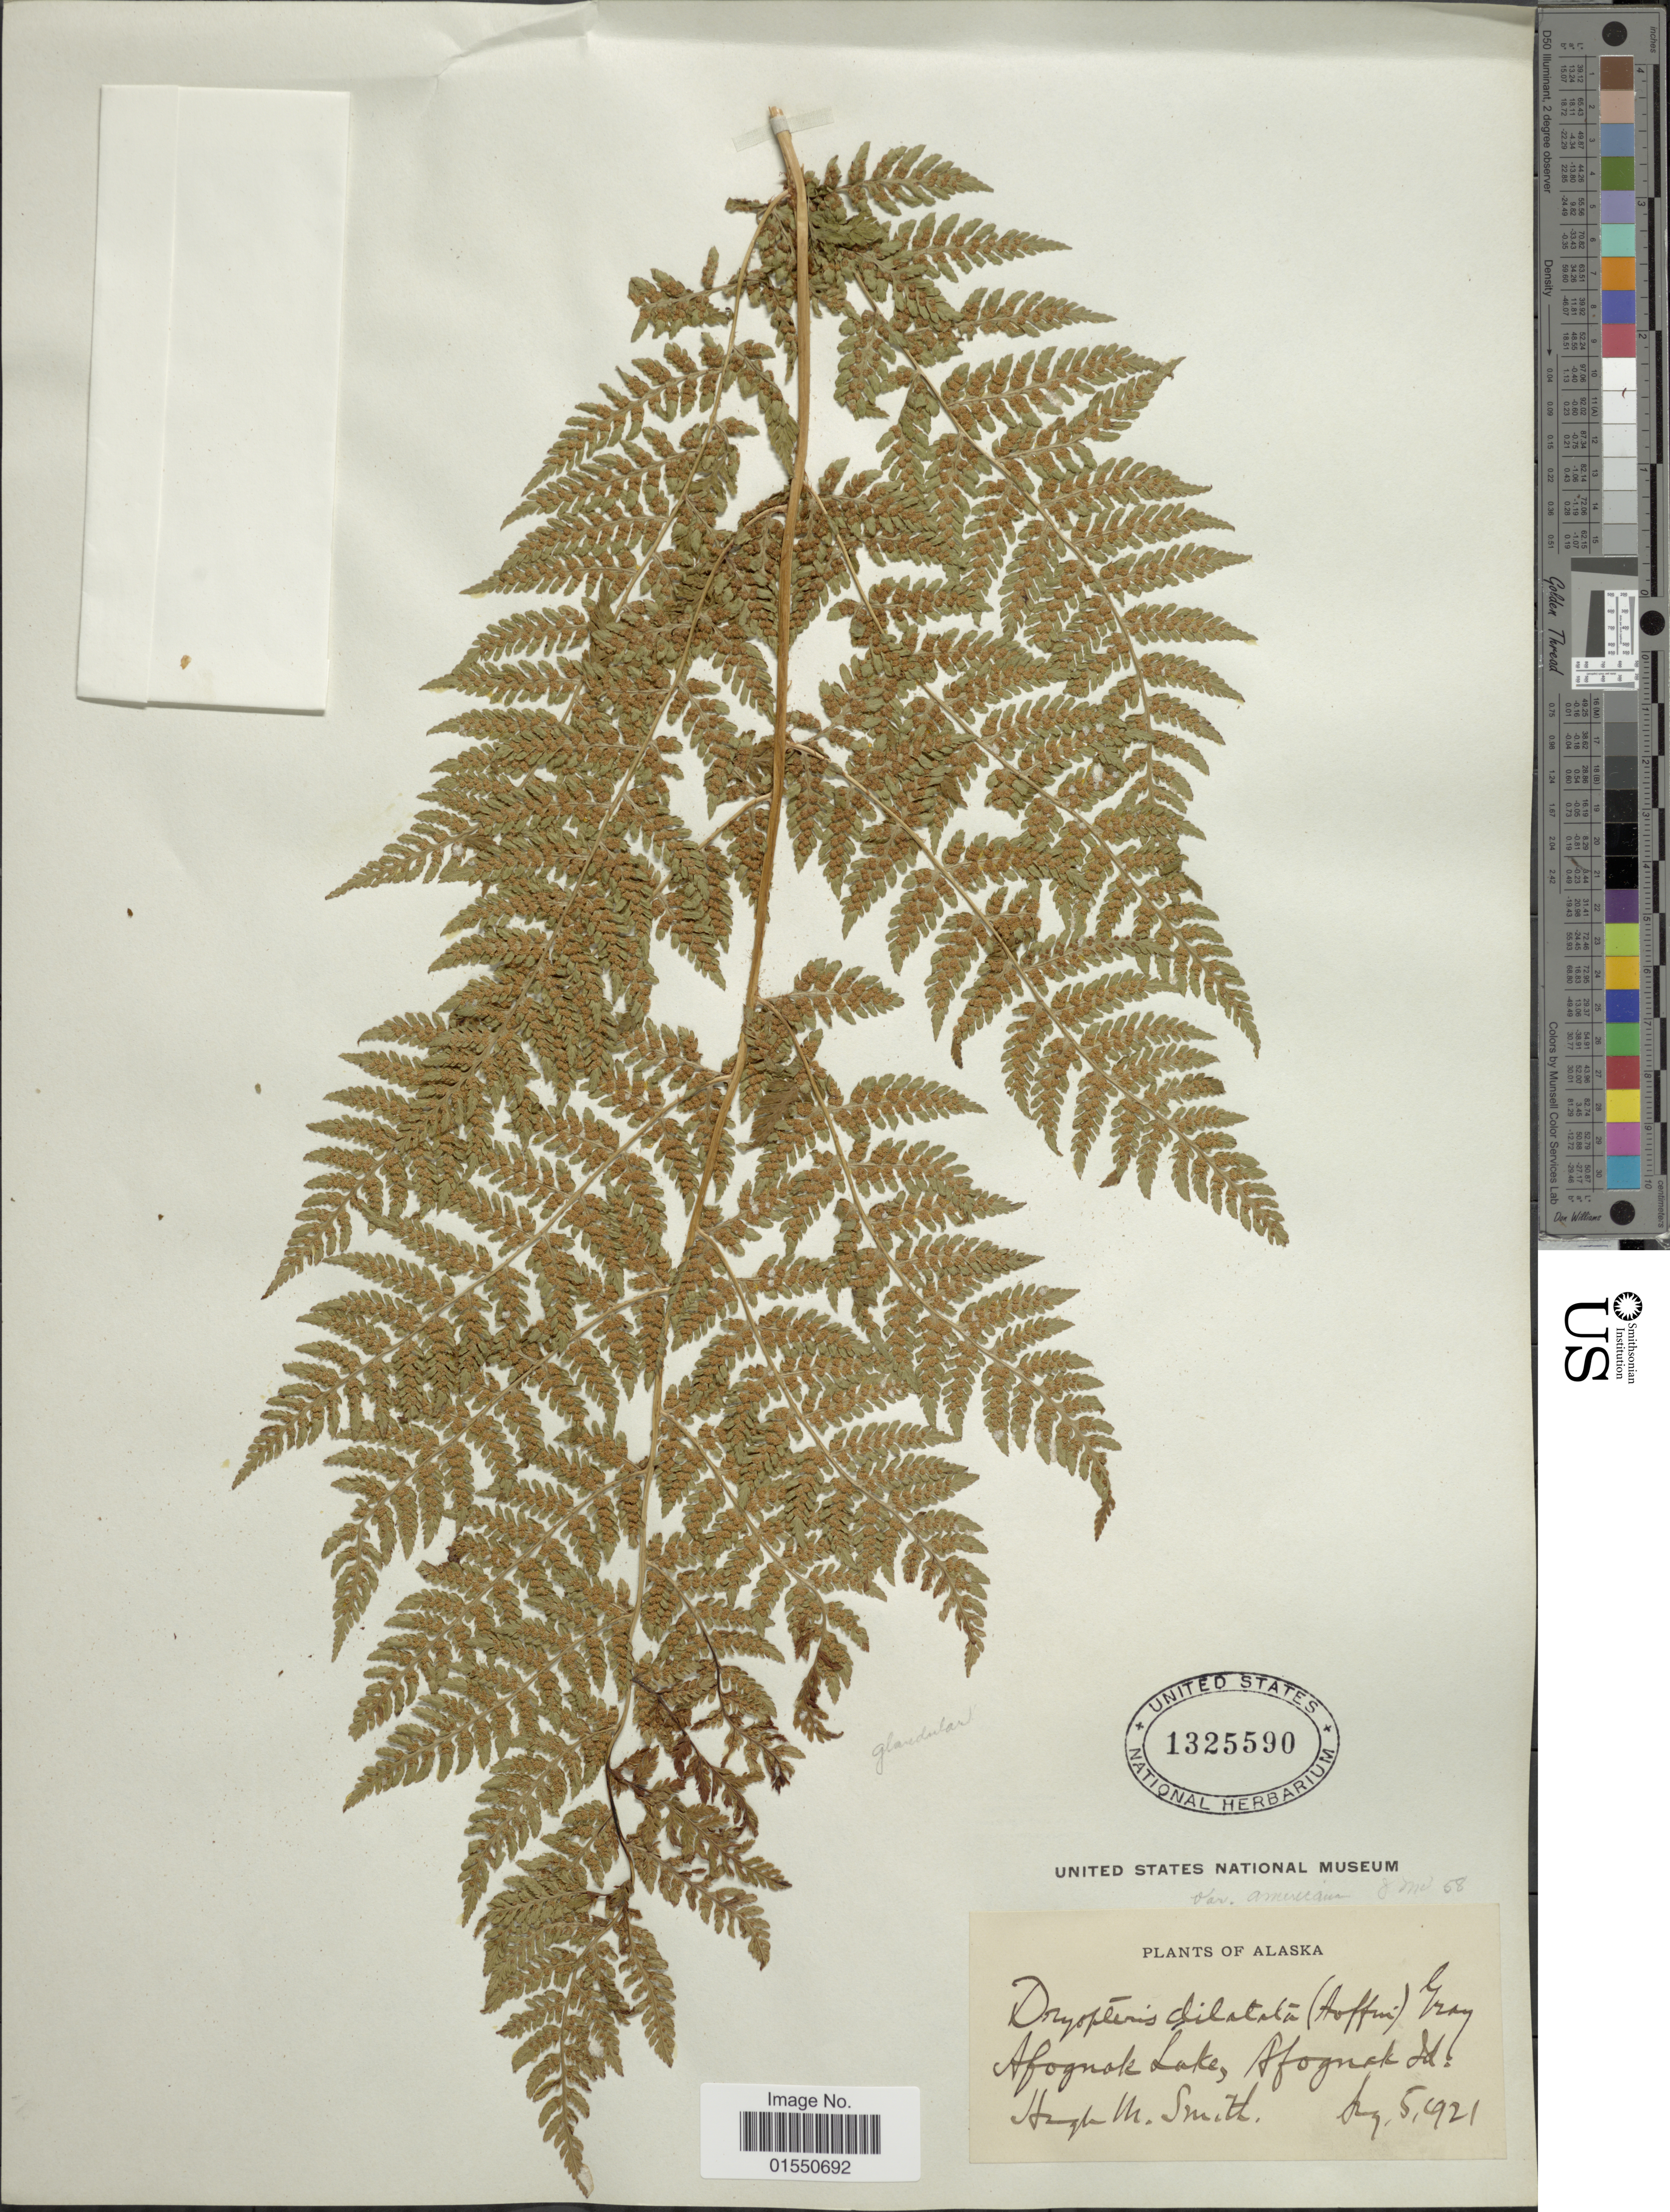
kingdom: Plantae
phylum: Tracheophyta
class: Polypodiopsida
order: Polypodiales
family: Dryopteridaceae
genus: Dryopteris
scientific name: Dryopteris expansa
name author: (C. Presl) Fraser-Jenk. & Jermy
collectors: H. M. Smith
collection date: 1921-08-05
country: United States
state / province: Alaska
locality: Afognok Lake, Afognak Ld.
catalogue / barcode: US 1325590